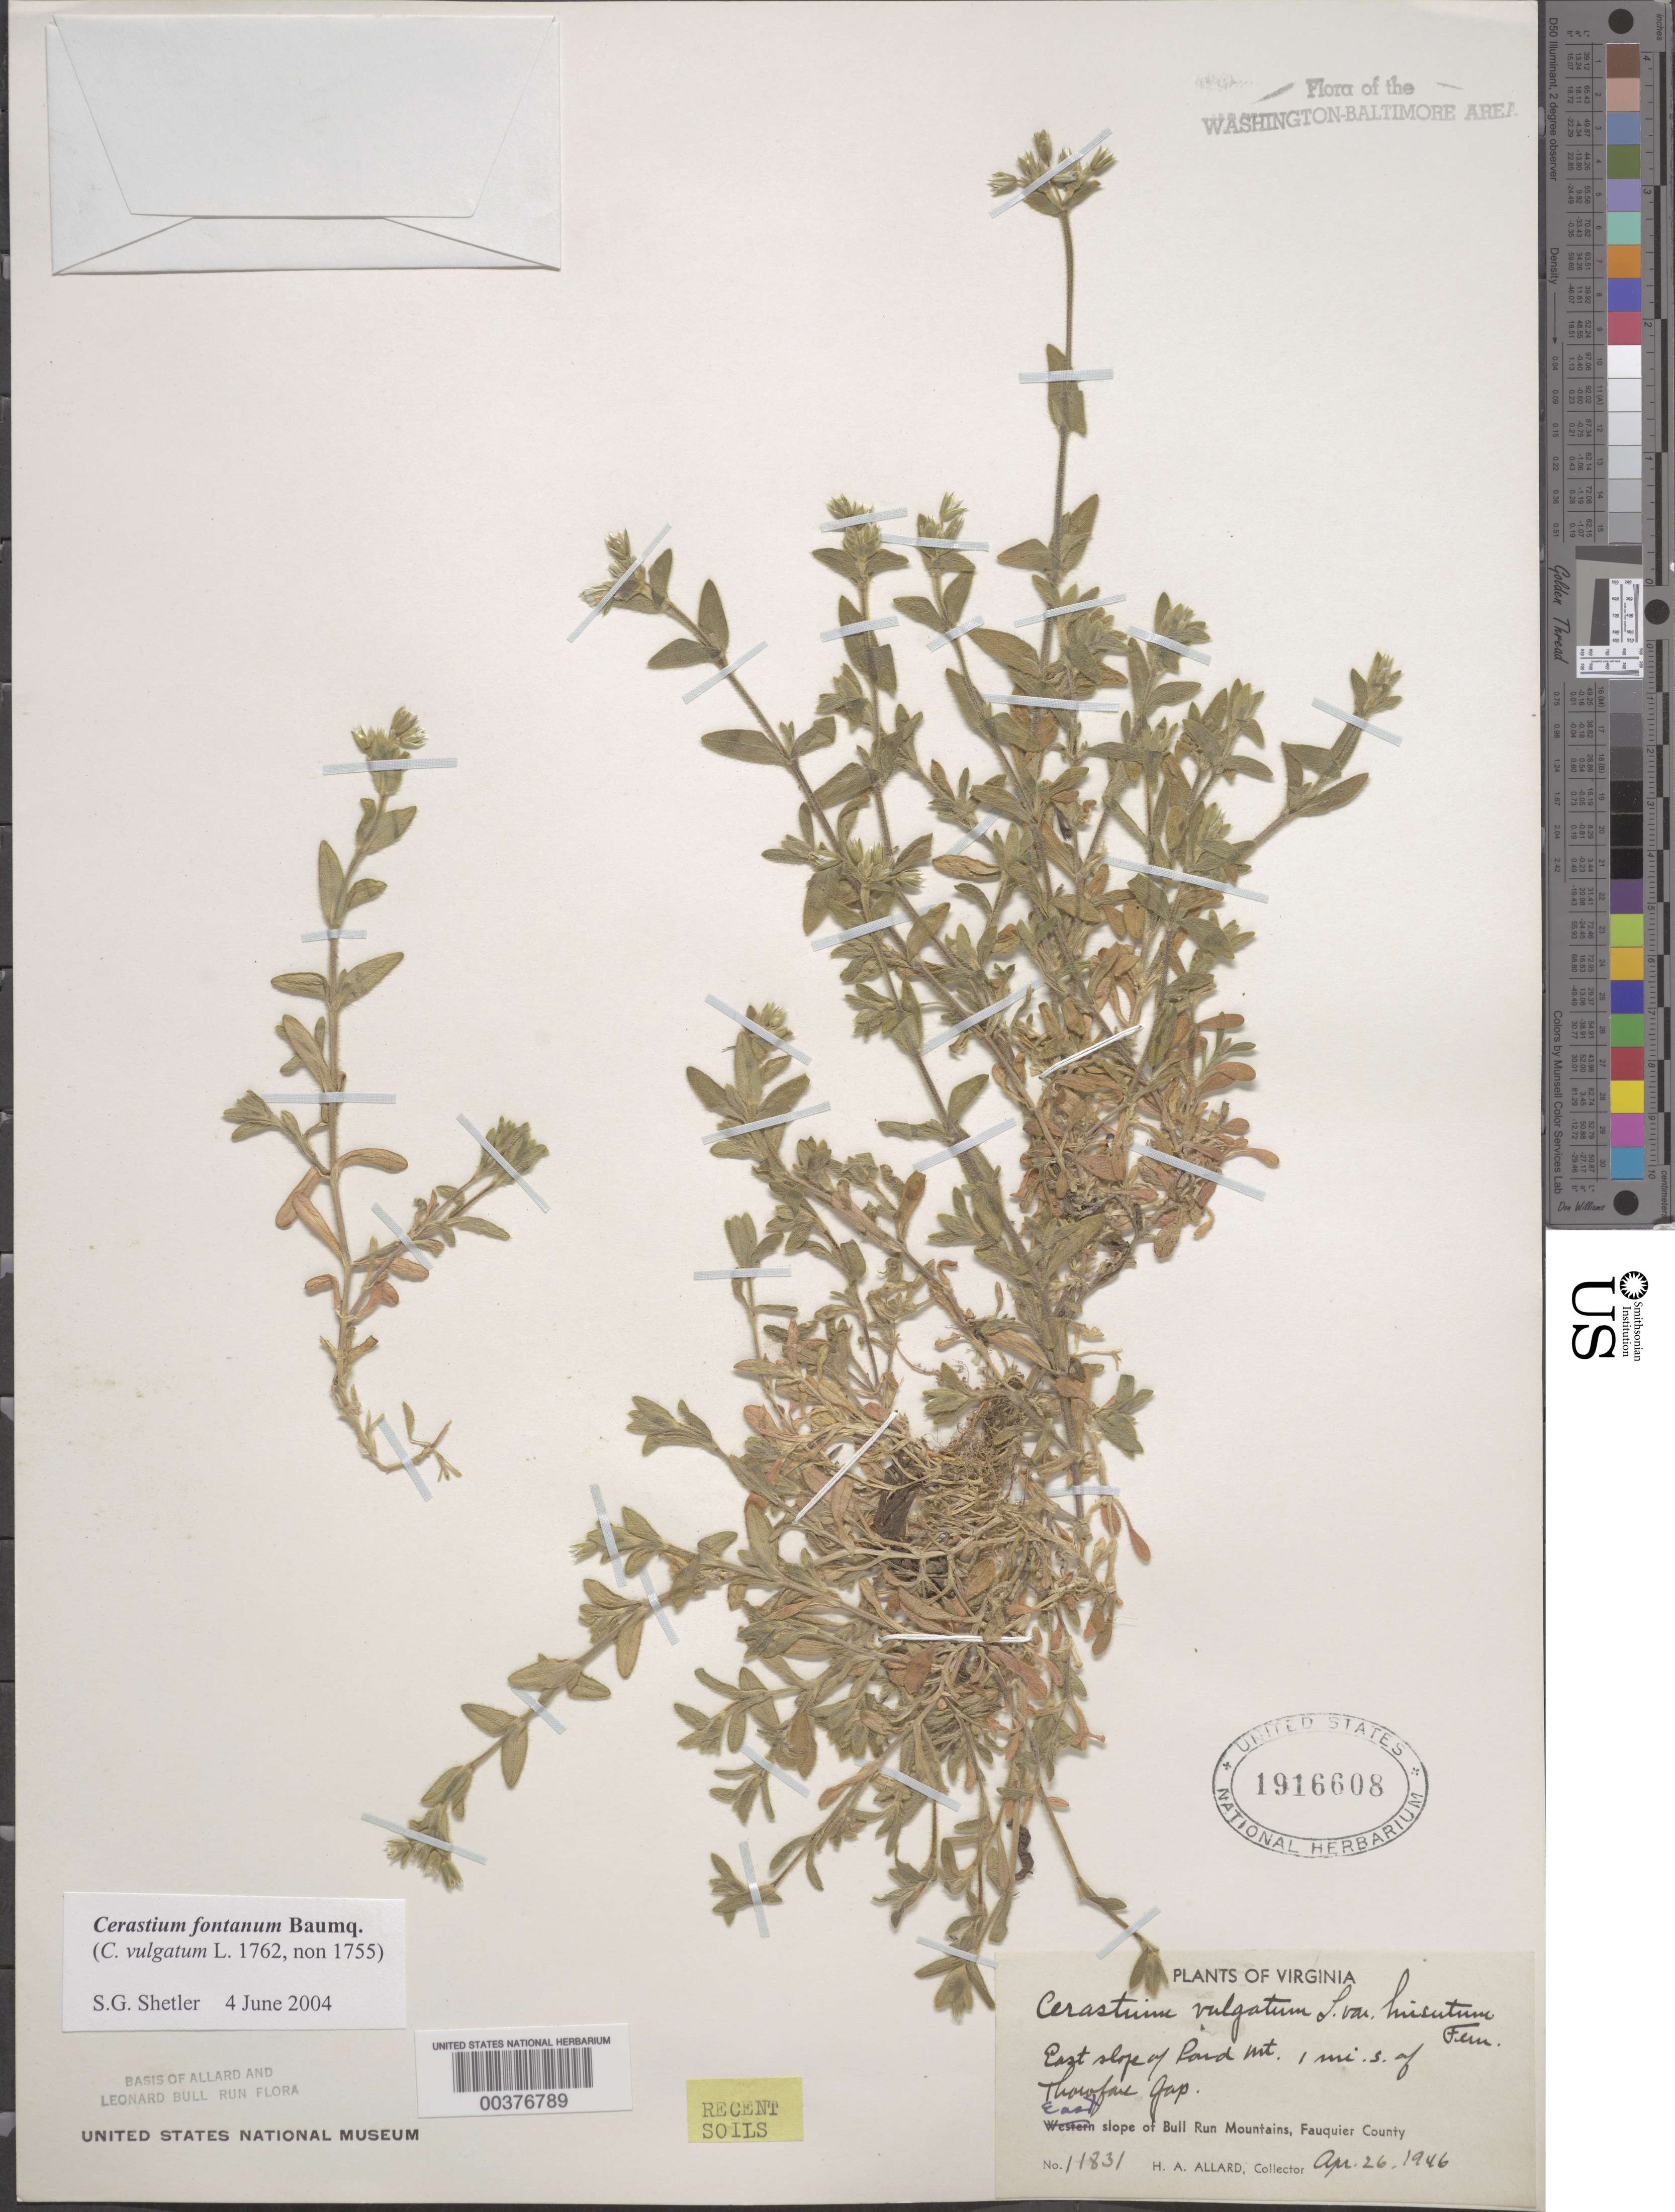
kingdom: Plantae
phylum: Tracheophyta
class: Magnoliopsida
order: Caryophyllales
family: Caryophyllaceae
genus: Cerastium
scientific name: Cerastium fontanum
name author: Baumg.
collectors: H. A. Allard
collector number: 11831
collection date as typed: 26 Apr 1946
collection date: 1946-04-26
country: United States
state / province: Virginia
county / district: Fauquier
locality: South of Thorofare Gap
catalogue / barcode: US 1916608